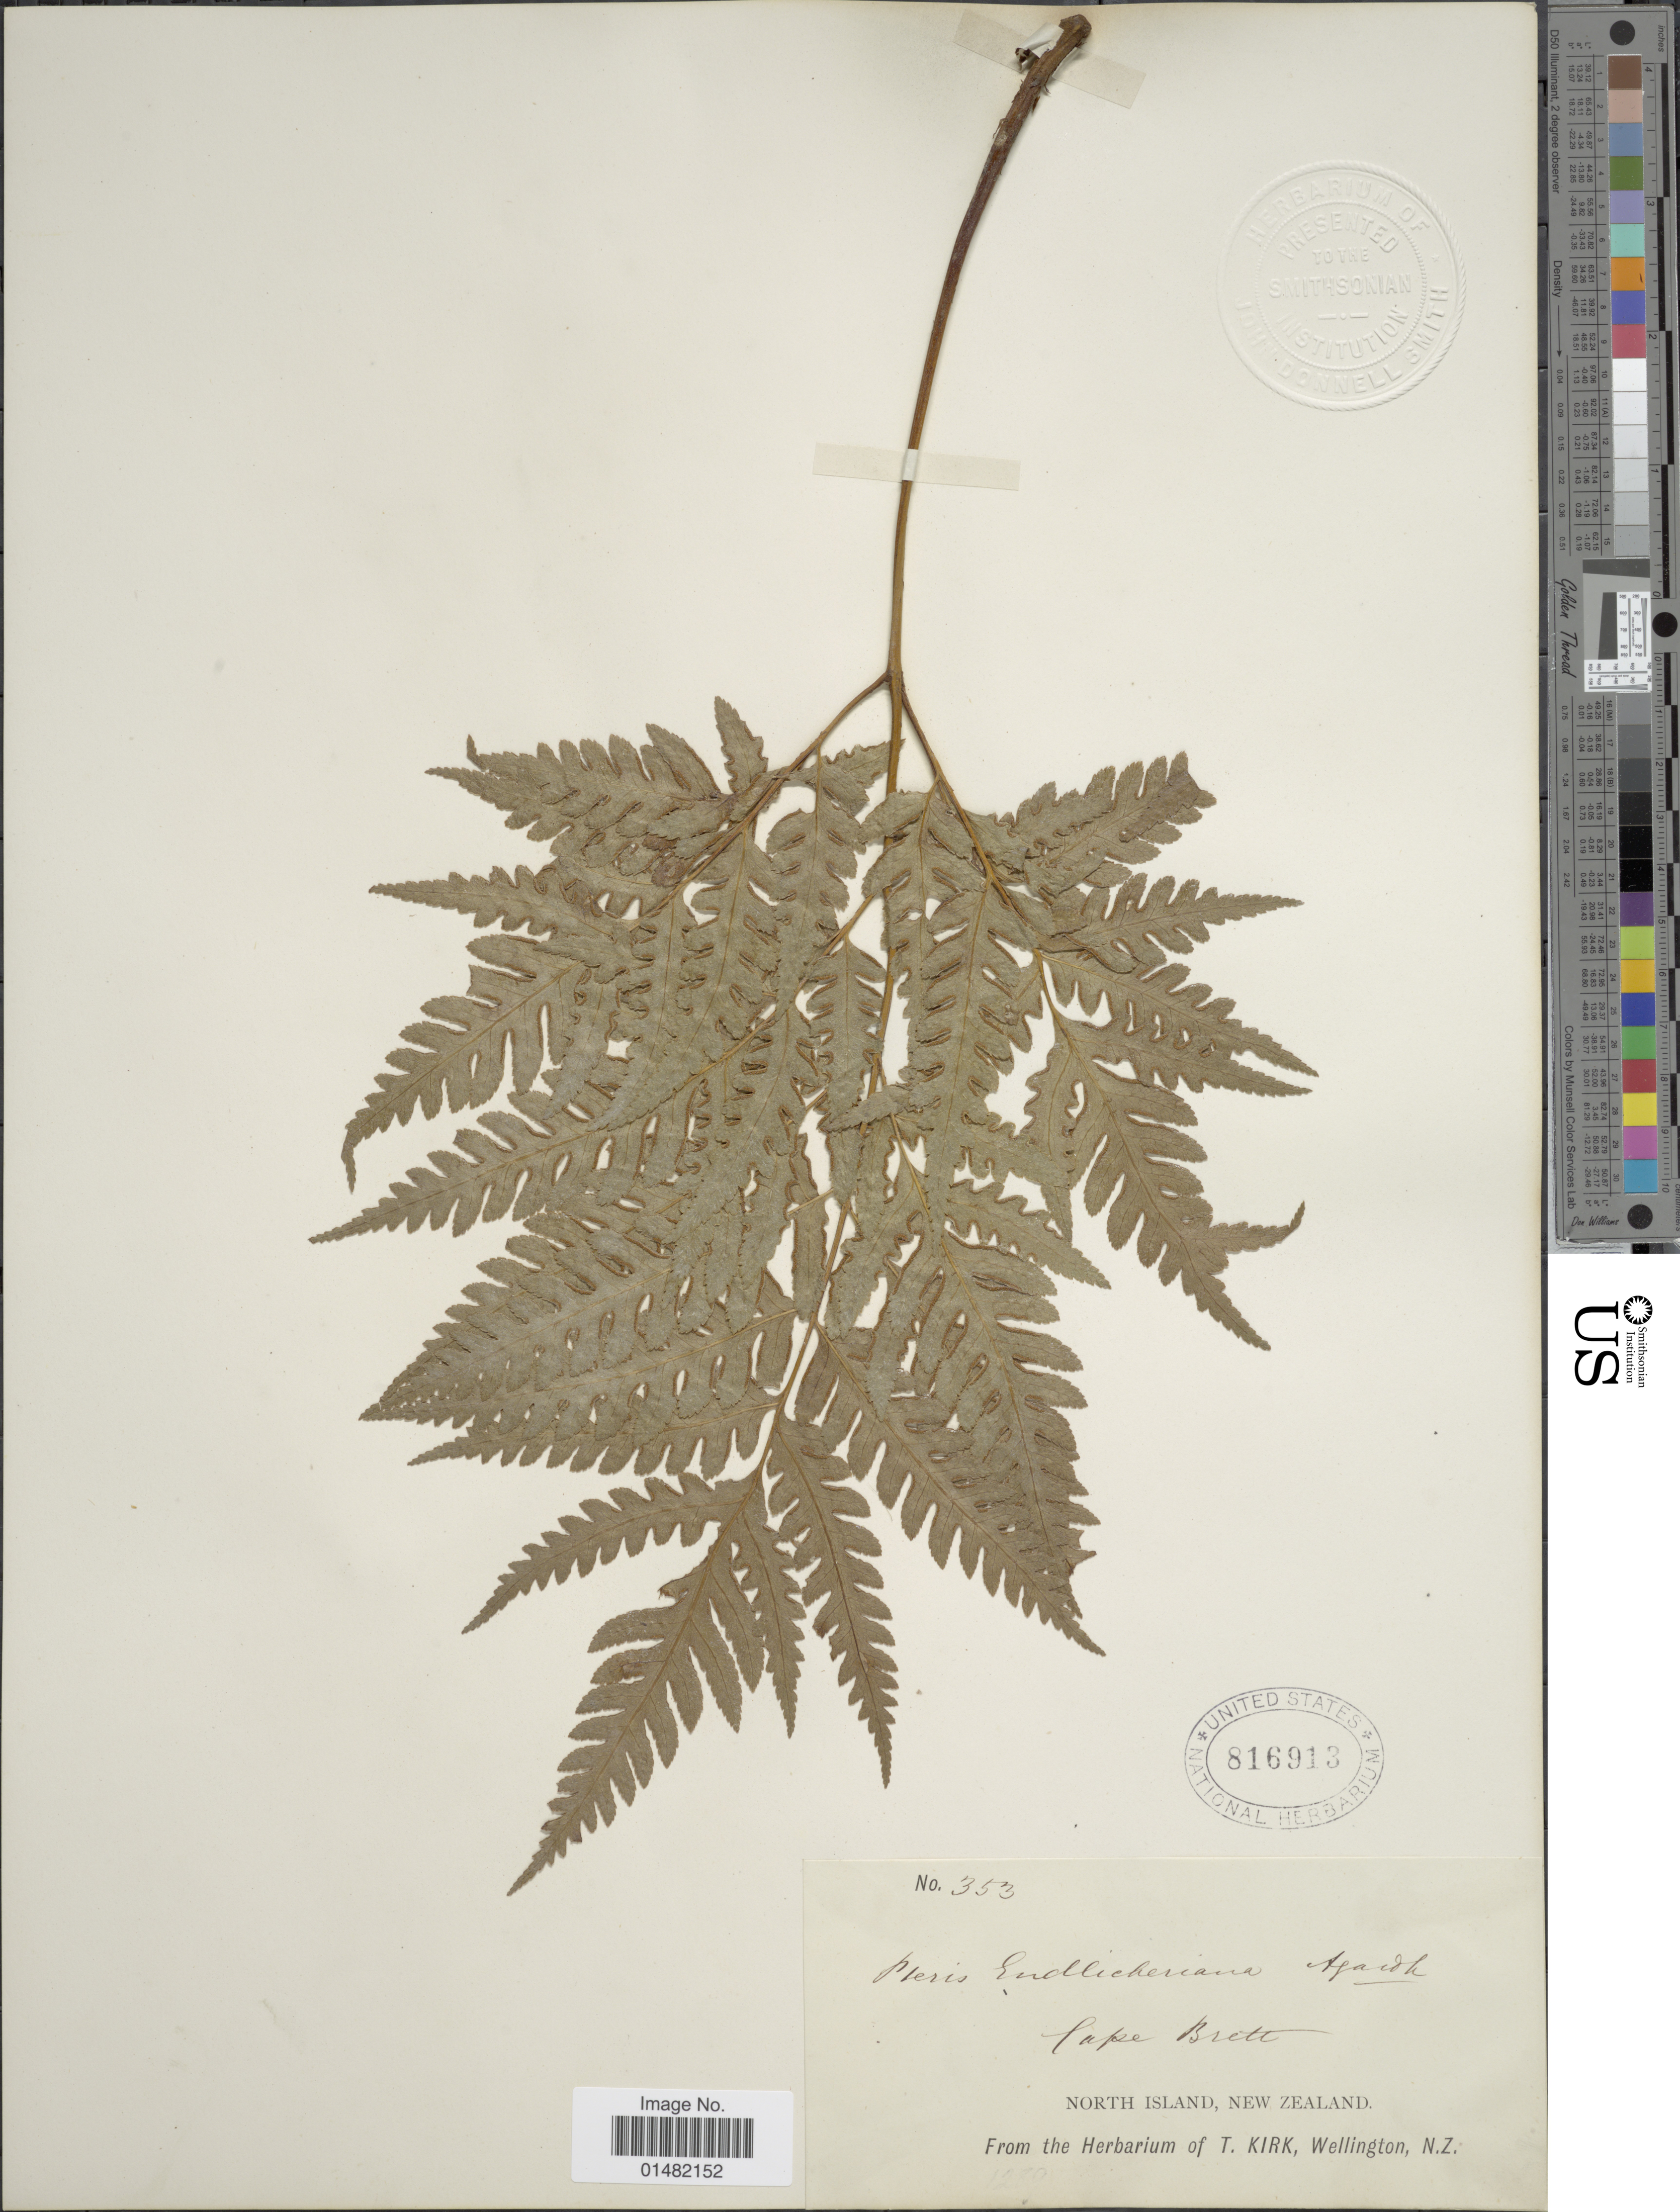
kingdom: Plantae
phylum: Tracheophyta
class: Polypodiopsida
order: Polypodiales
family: Pteridaceae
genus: Pteris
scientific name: Pteris comans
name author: G. Forst.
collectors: ex herb. T. Kirk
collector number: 353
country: New Zealand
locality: North Island, Cape Brett, Wellington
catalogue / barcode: US 816913